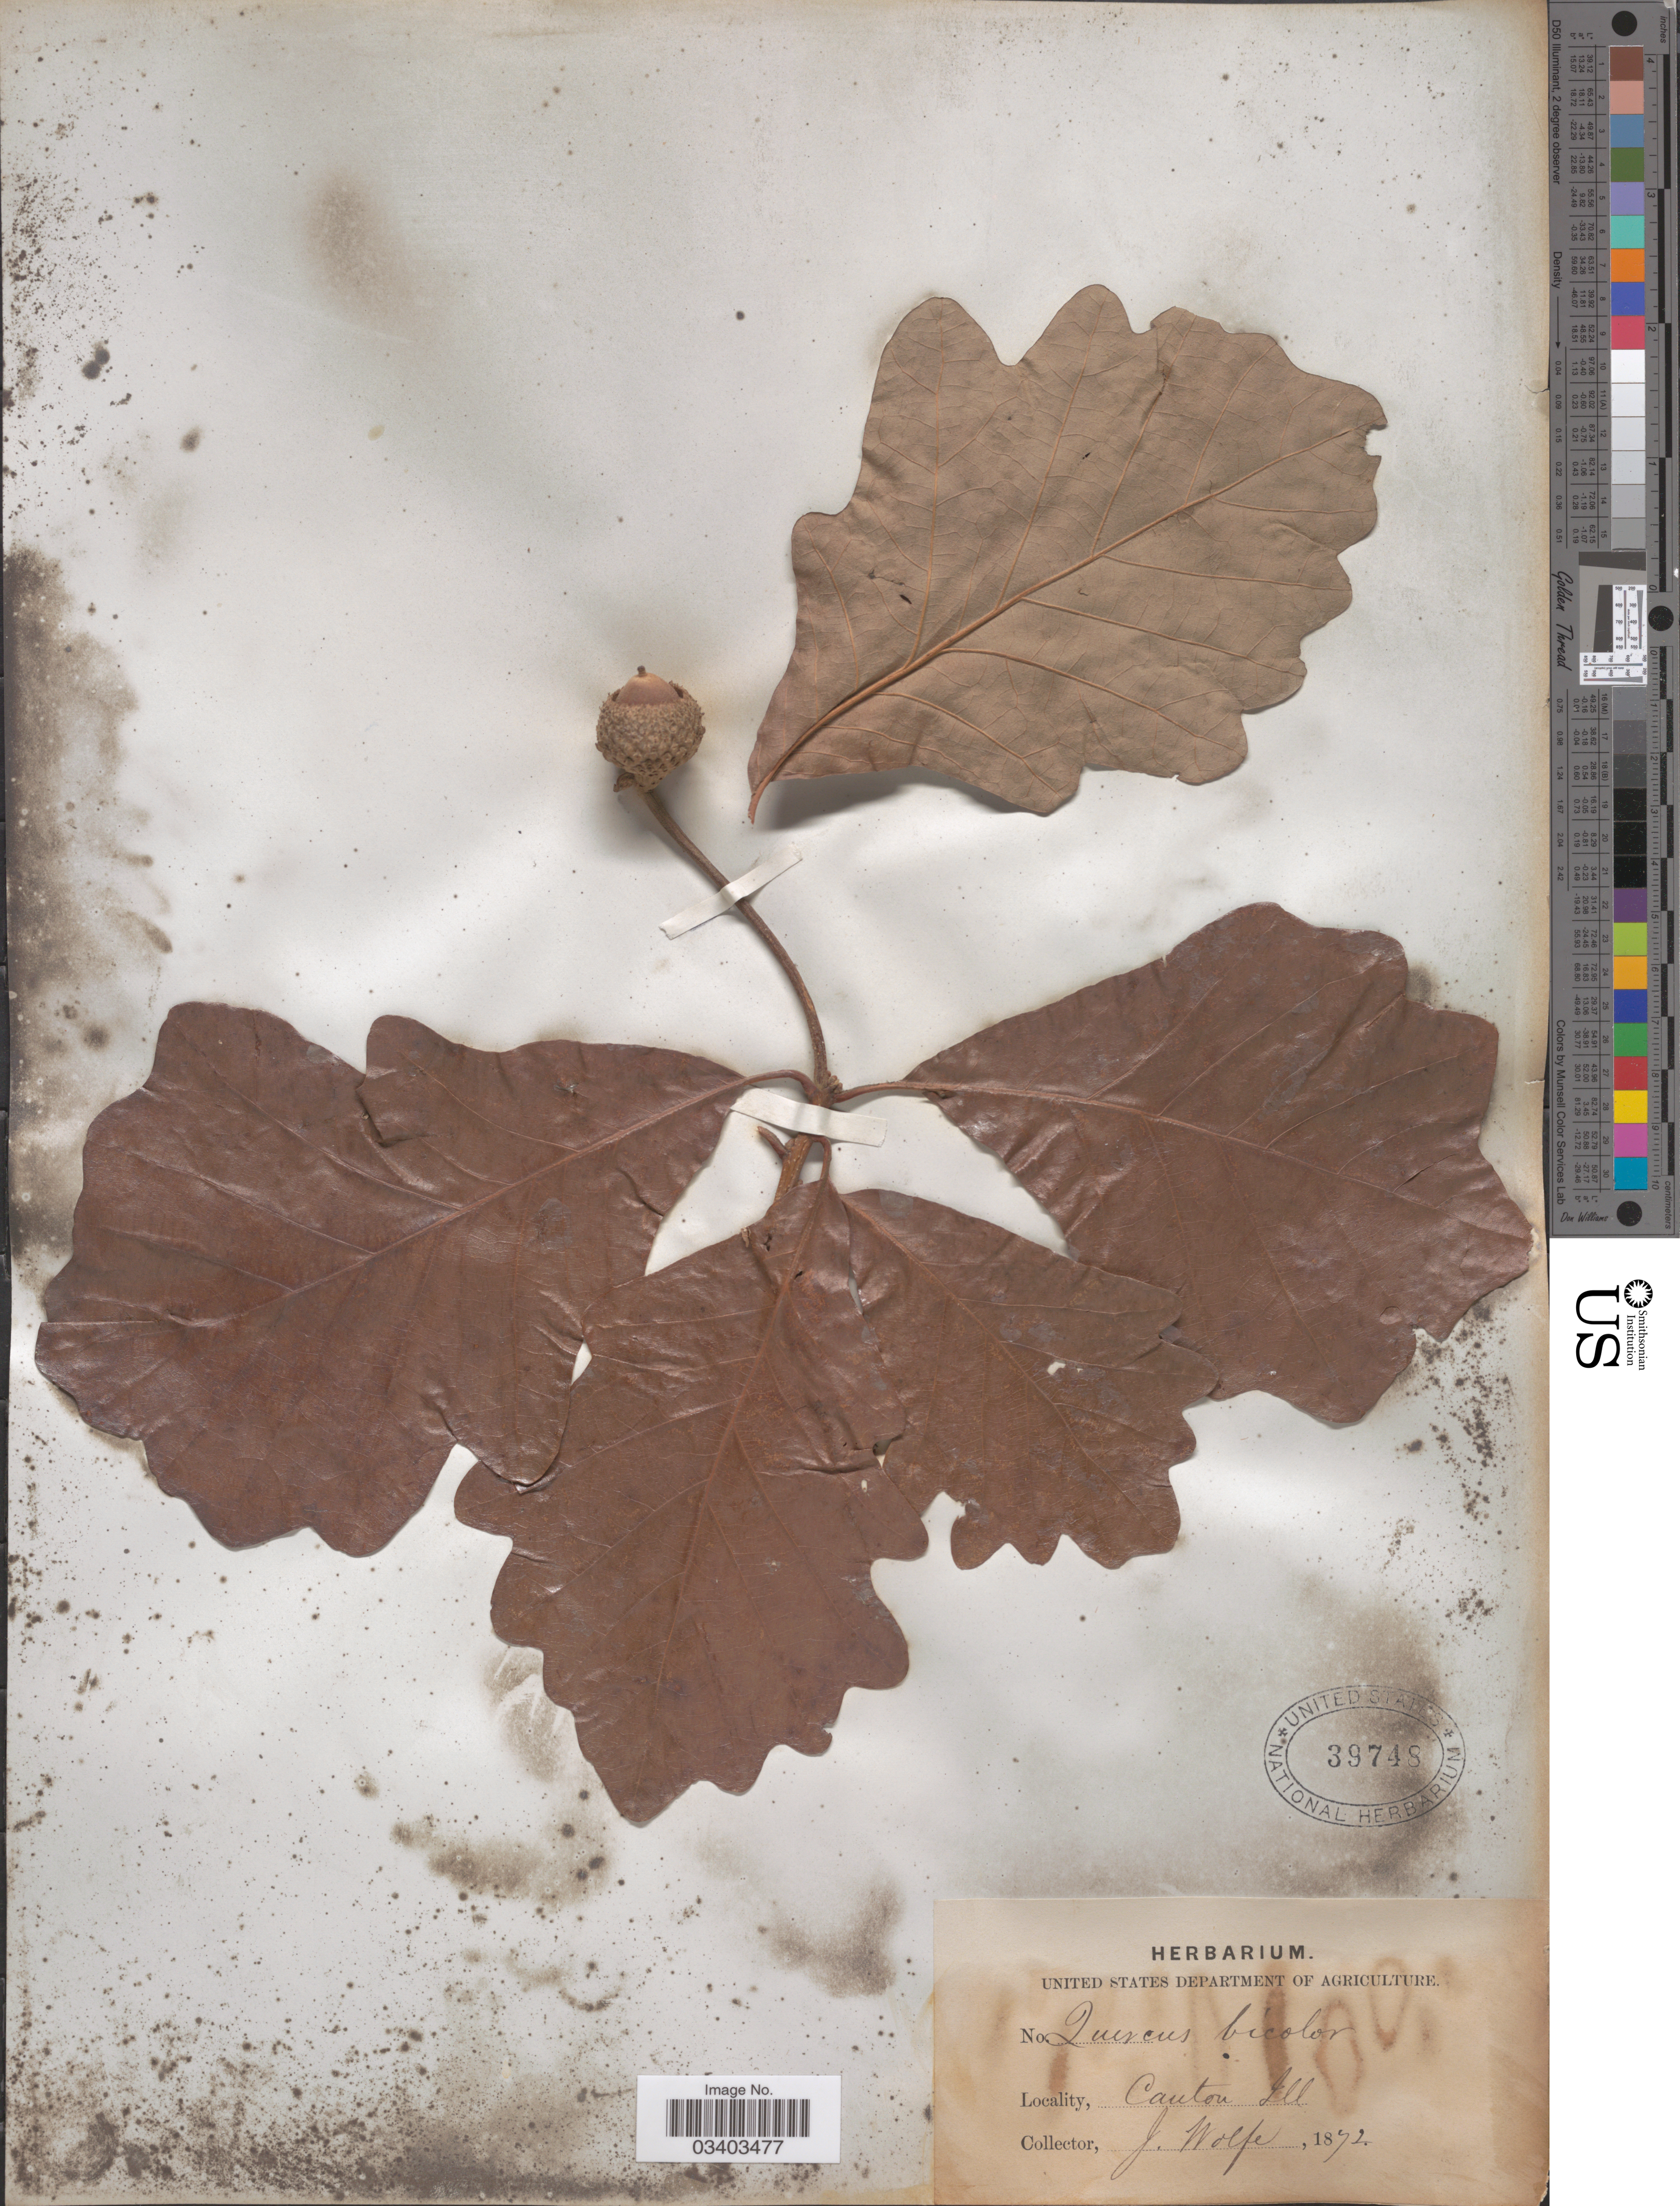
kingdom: Plantae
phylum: Tracheophyta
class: Magnoliopsida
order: Fagales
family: Fagaceae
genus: Quercus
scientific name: Quercus bicolor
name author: Willd.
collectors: J. Wolfe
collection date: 1872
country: United States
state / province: Illinois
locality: Canton Ill.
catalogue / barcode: US 39748